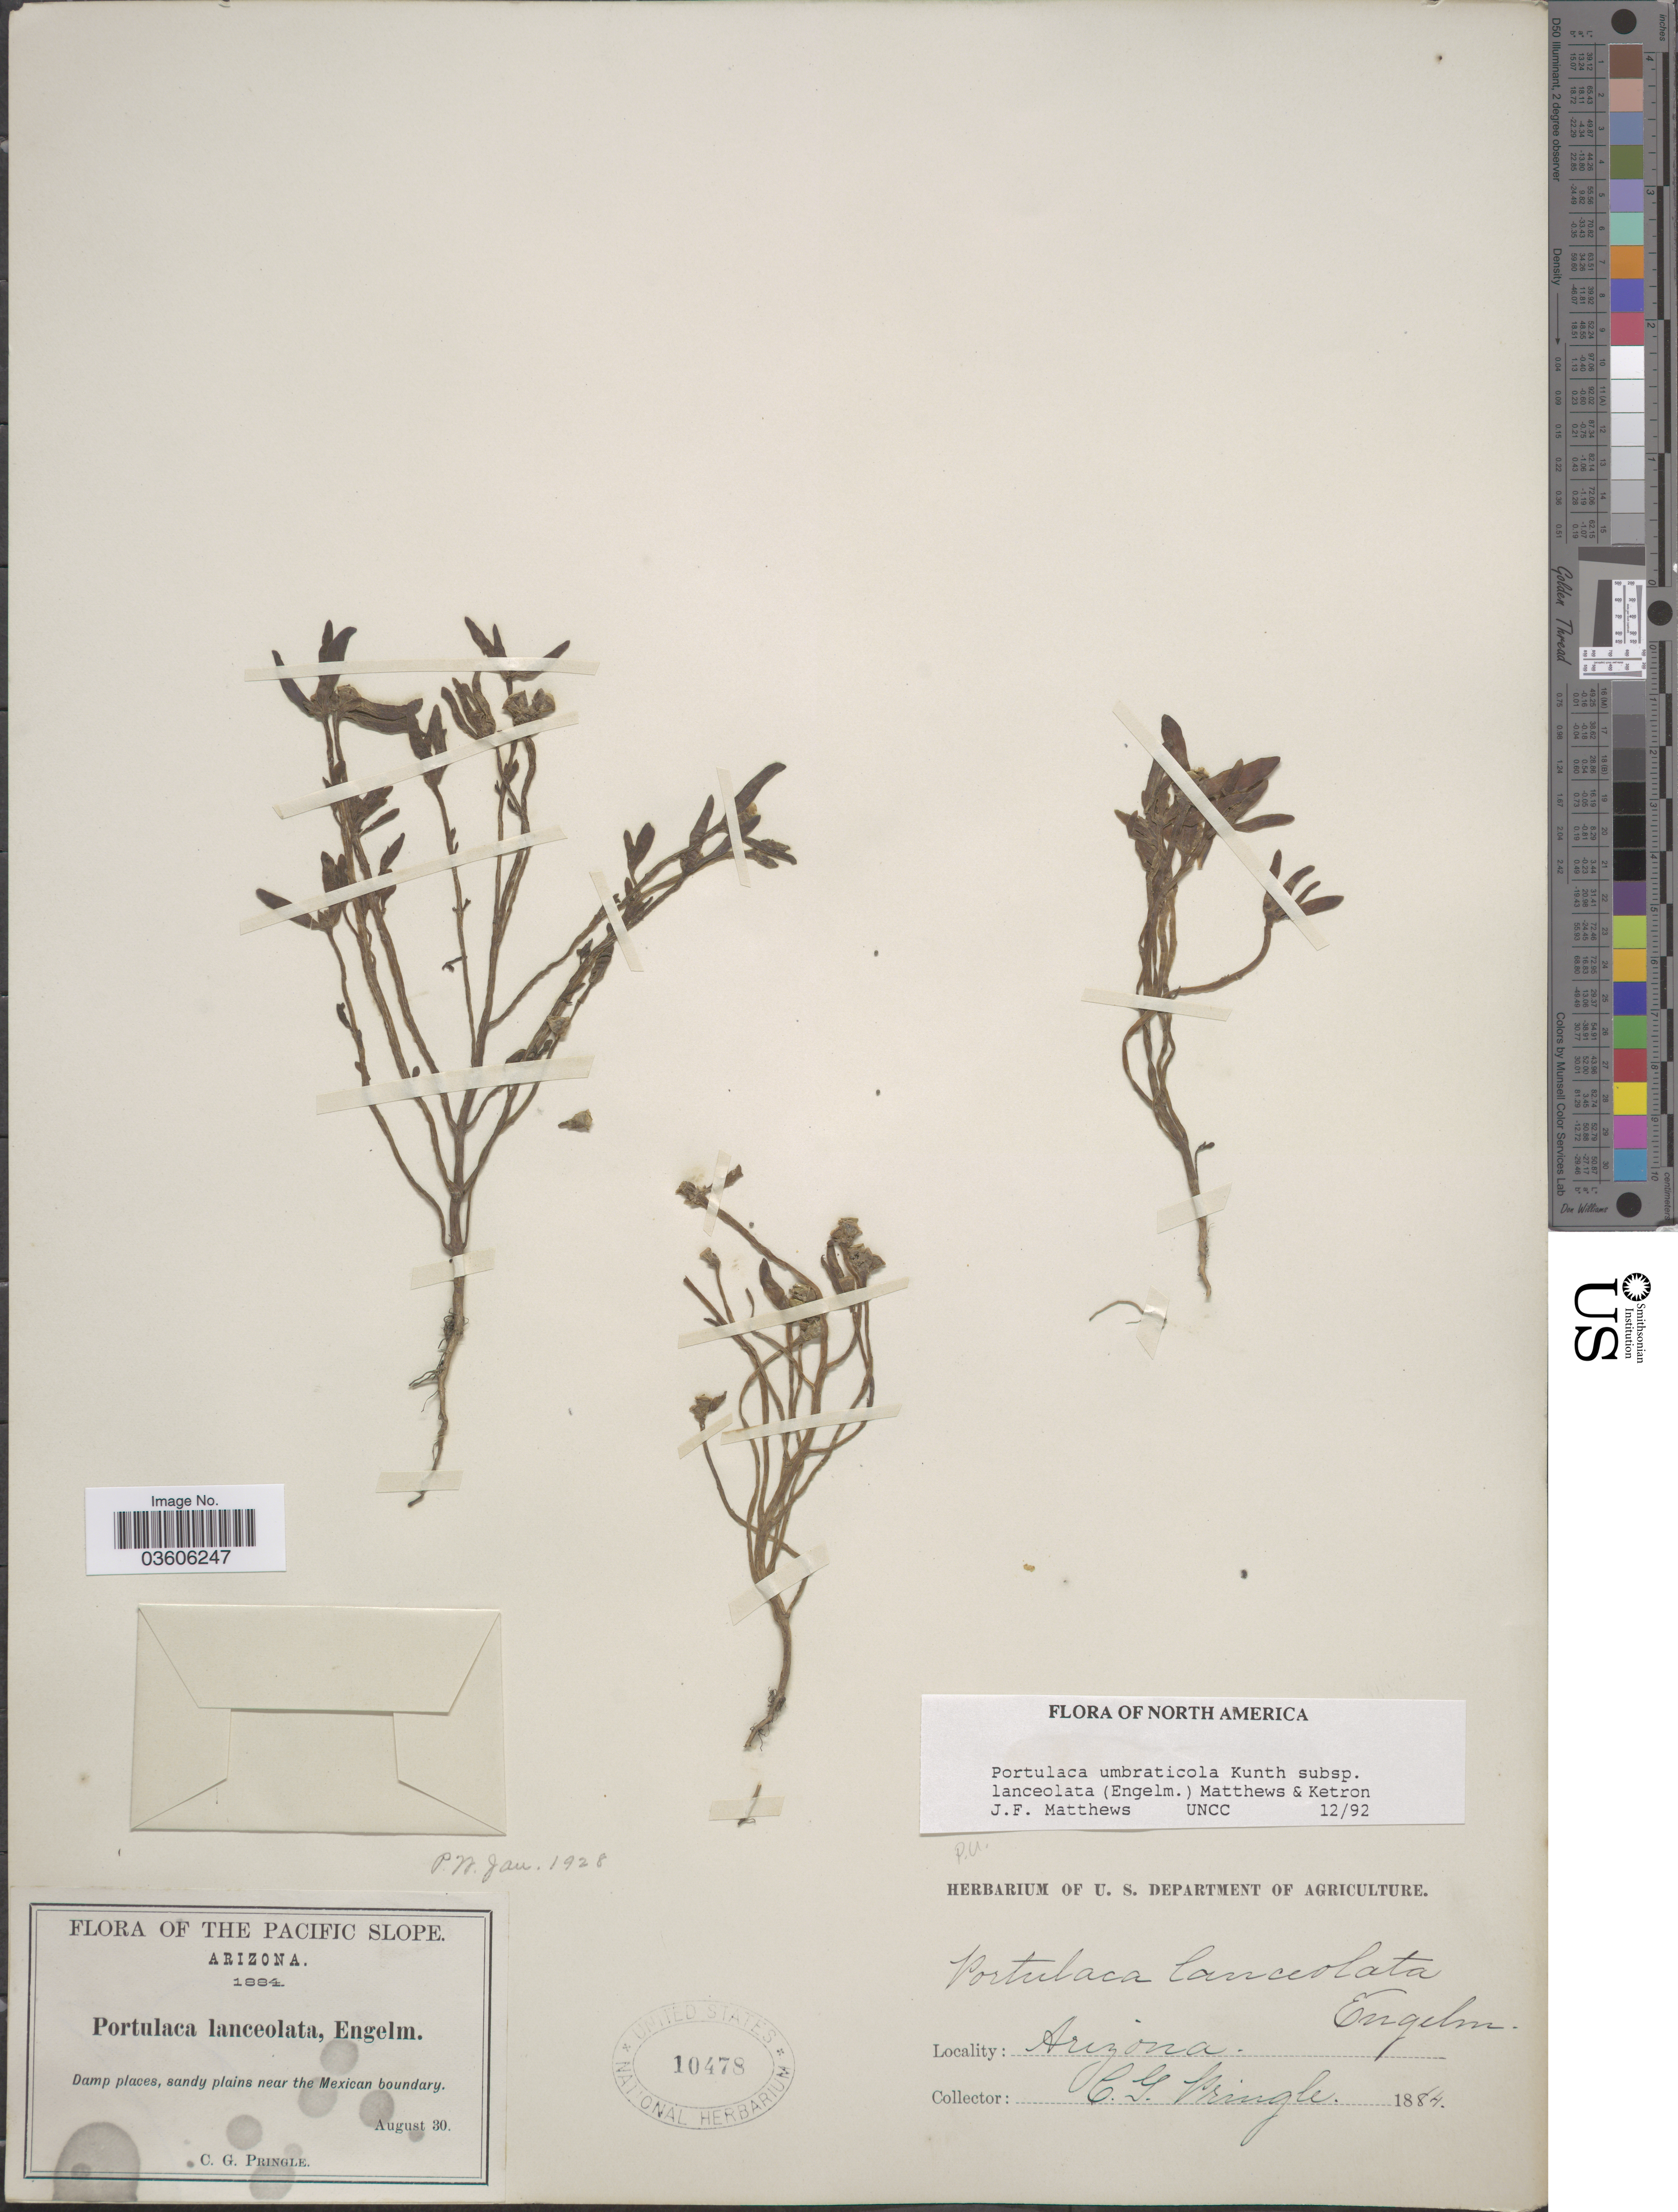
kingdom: Plantae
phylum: Tracheophyta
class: Magnoliopsida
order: Caryophyllales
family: Portulacaceae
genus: Portulaca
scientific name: Portulaca umbraticola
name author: Kunth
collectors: C. G. Pringle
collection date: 1884-08-30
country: United States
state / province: Arizona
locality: The Pacific Slope. Near the Mexican boundary.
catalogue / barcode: US 10478